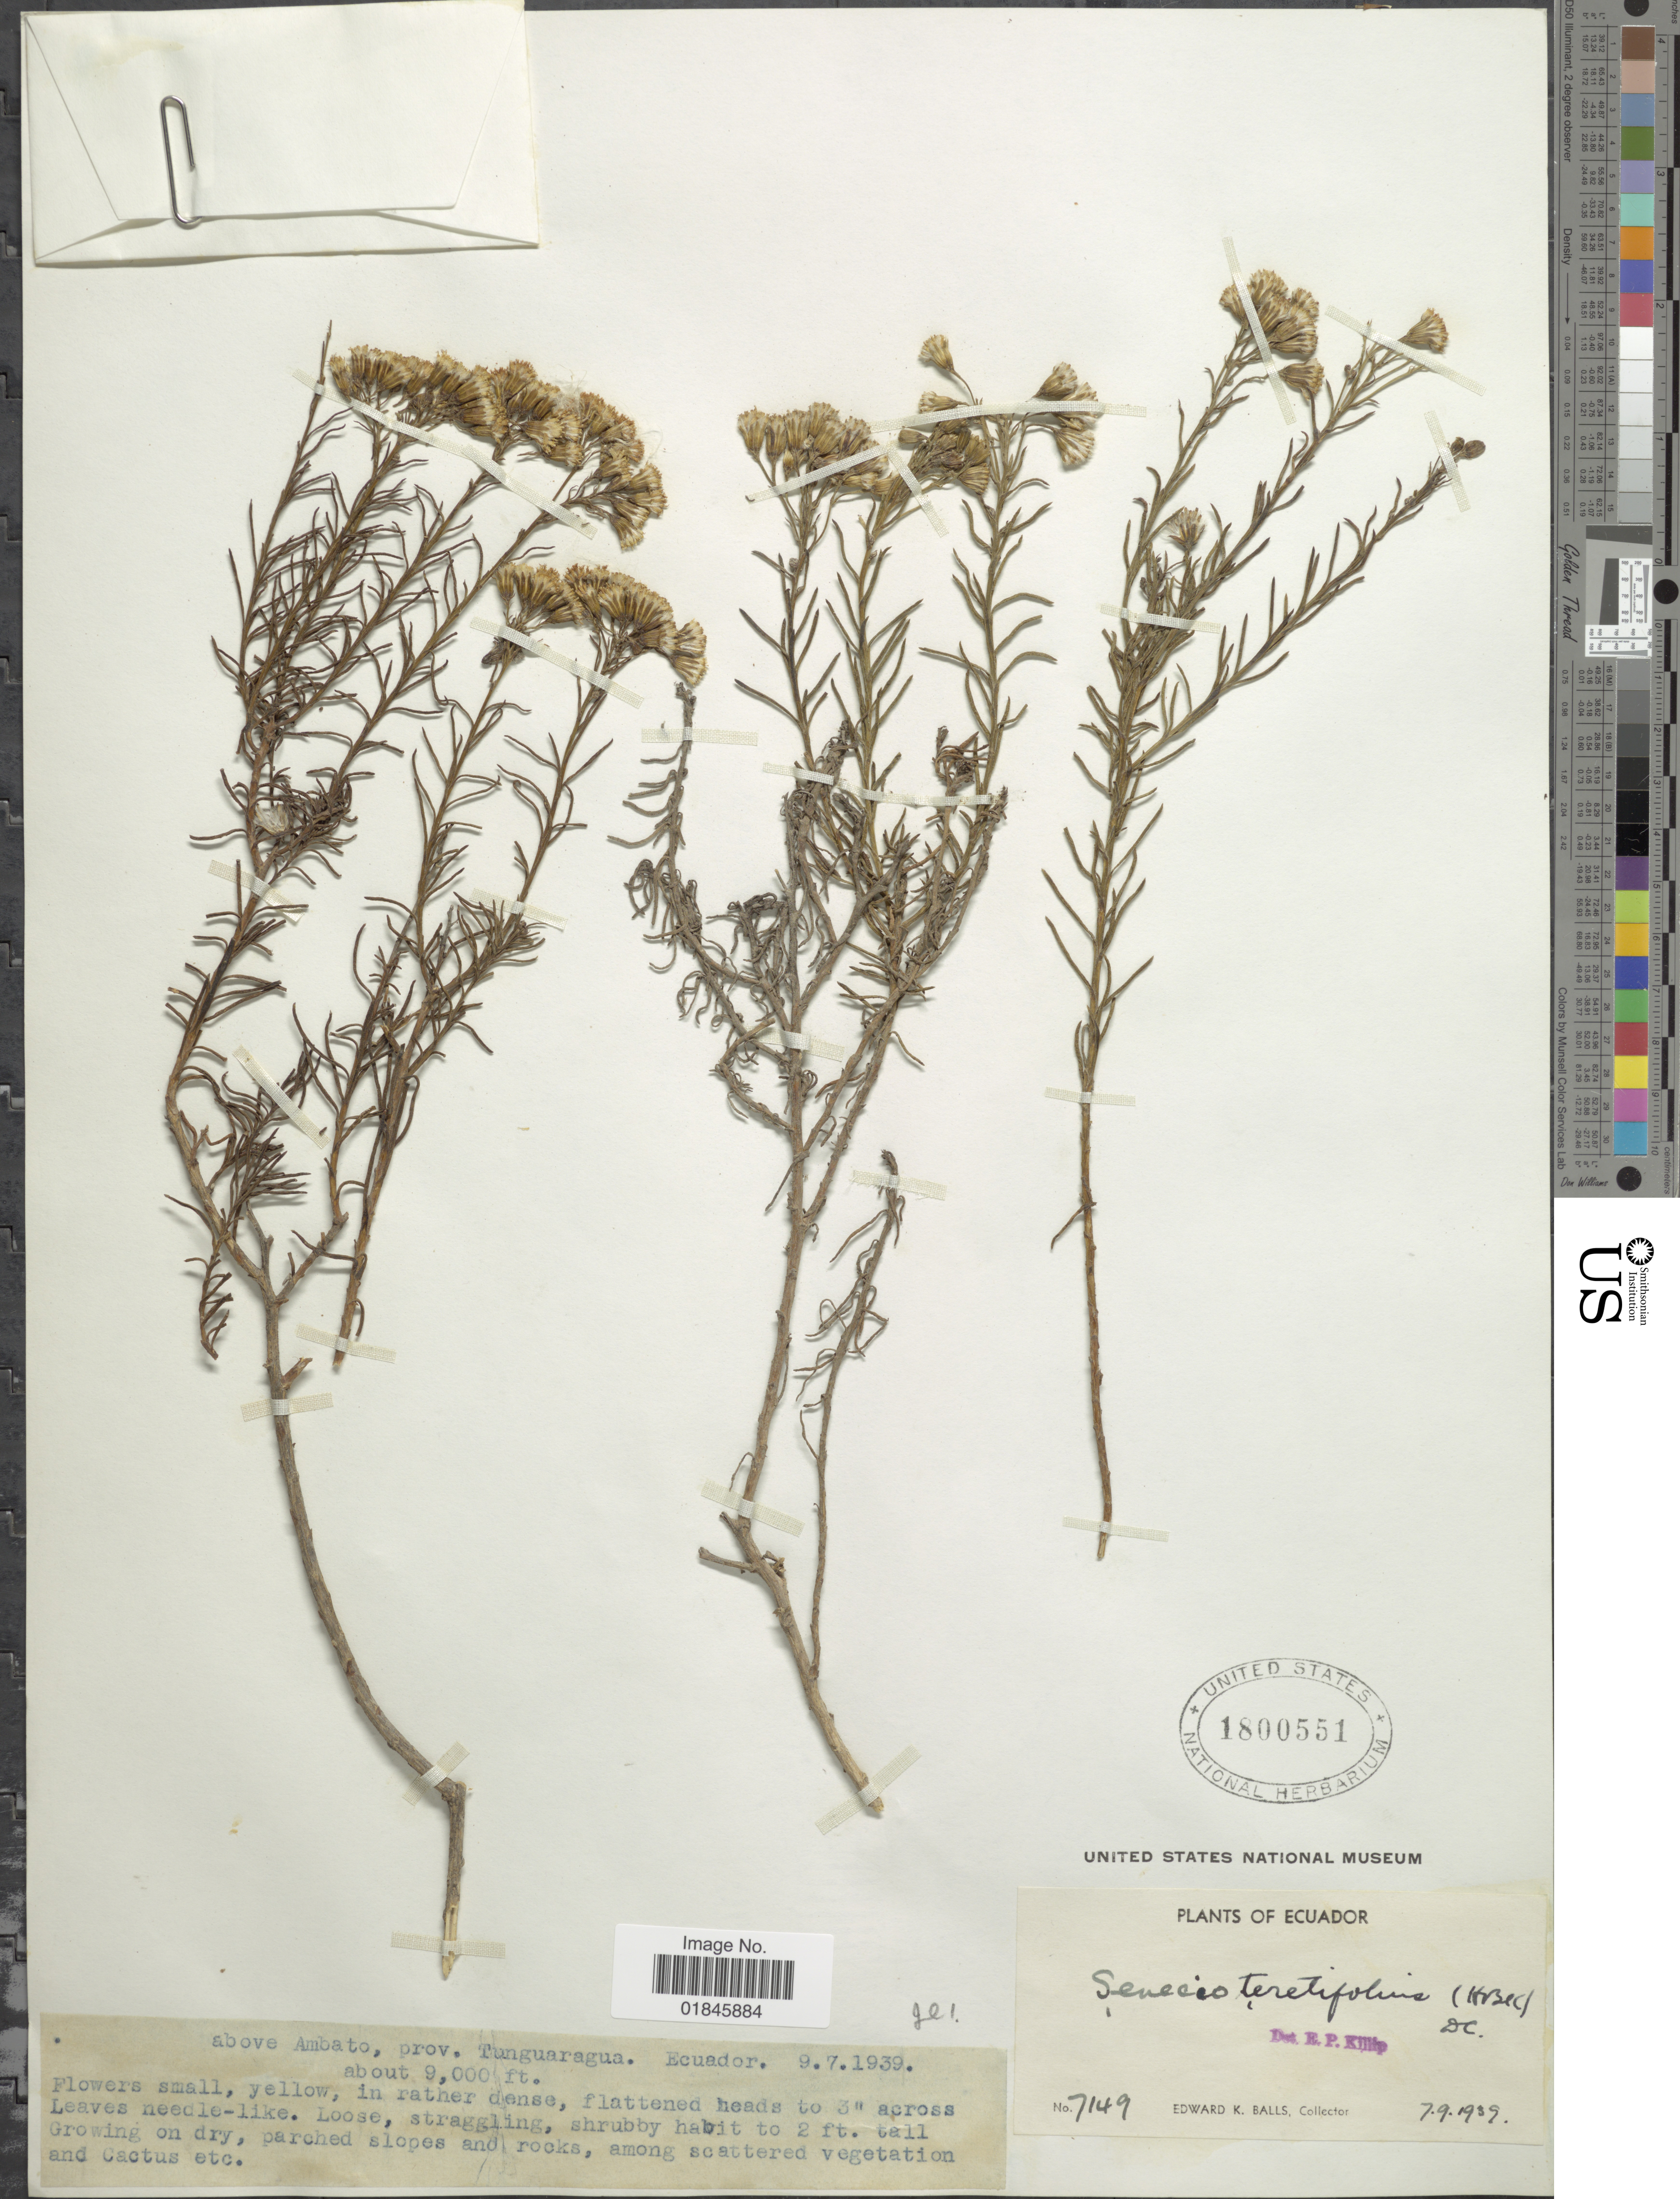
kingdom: Plantae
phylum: Tracheophyta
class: Magnoliopsida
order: Asterales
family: Asteraceae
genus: Pentacalia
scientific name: Pentacalia teretifolia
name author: (Kunth) Cuatrec.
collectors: E. K. Balls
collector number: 7149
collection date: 1939-07-09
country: Ecuador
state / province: Tungurahua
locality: Above Ambato, prov. Tunguarahua.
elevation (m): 2743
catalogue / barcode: US 1800551